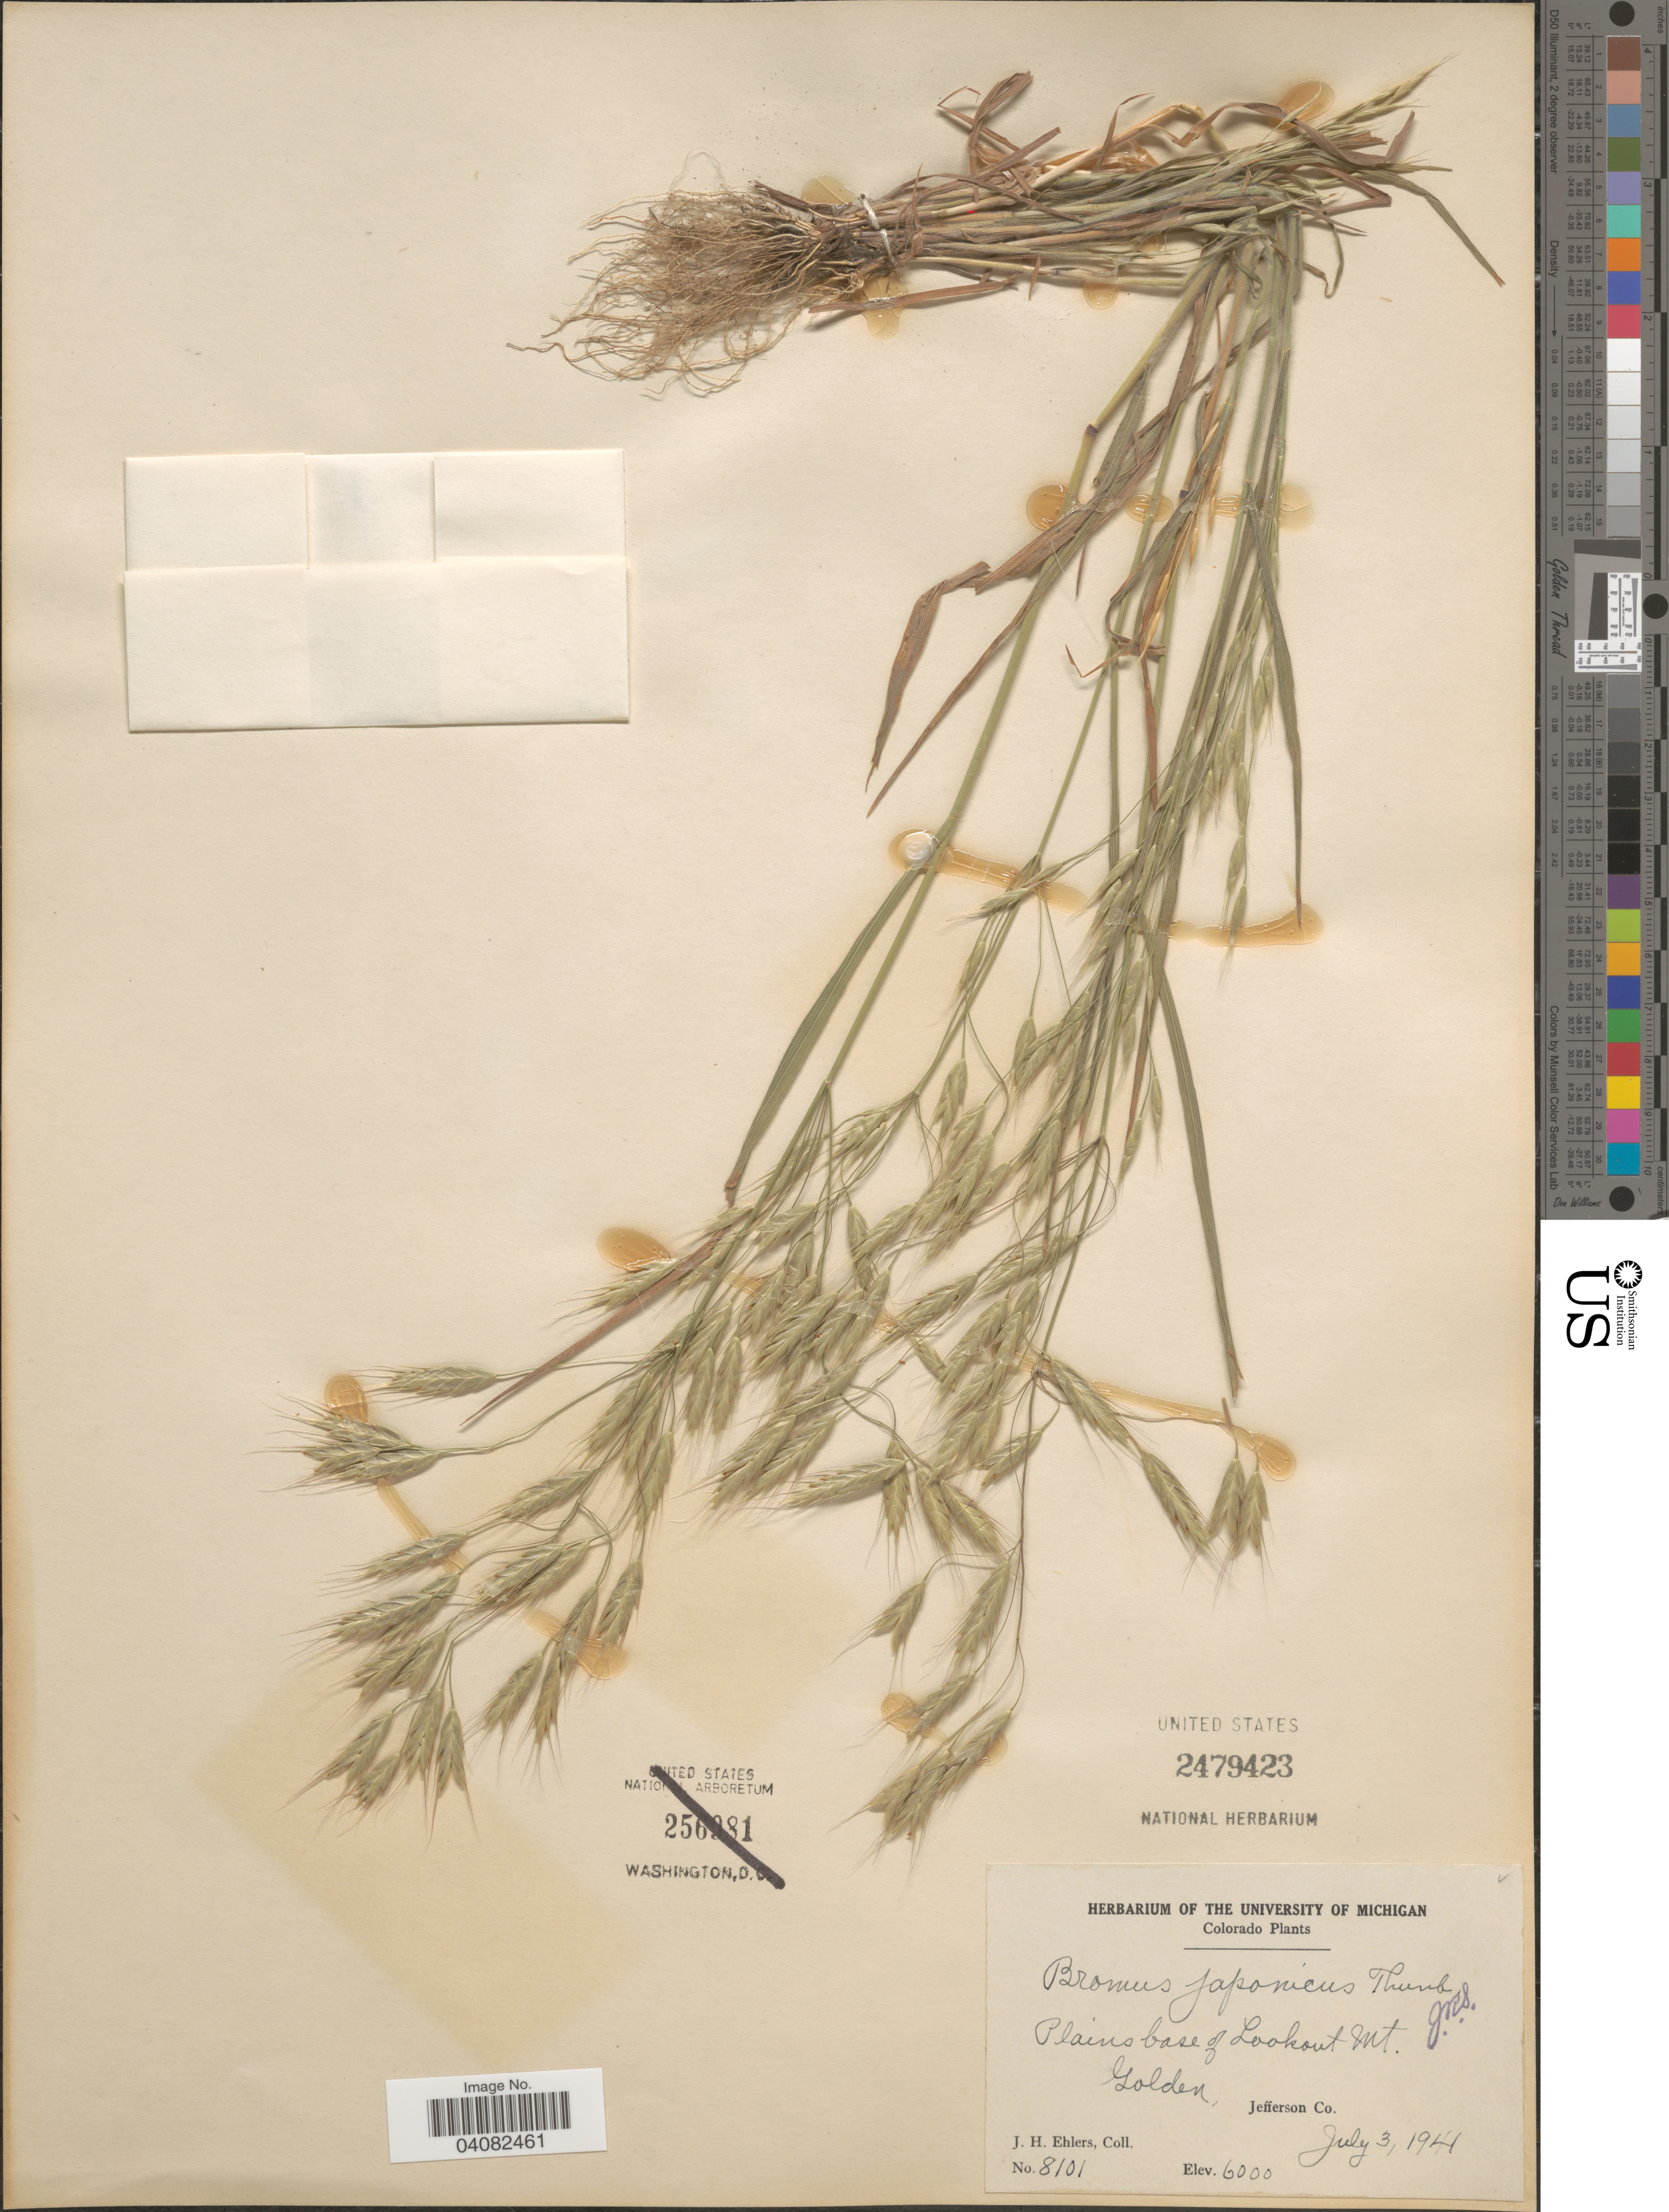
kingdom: Plantae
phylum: Tracheophyta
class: Liliopsida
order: Poales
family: Poaceae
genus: Bromus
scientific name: Bromus japonicus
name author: Houtt.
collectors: J. H. Ehlers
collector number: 8101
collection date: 1941-07-03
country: United States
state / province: Colorado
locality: Plains base of Lookout Mt. Golden, Jefferson Co.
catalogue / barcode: US 2479423